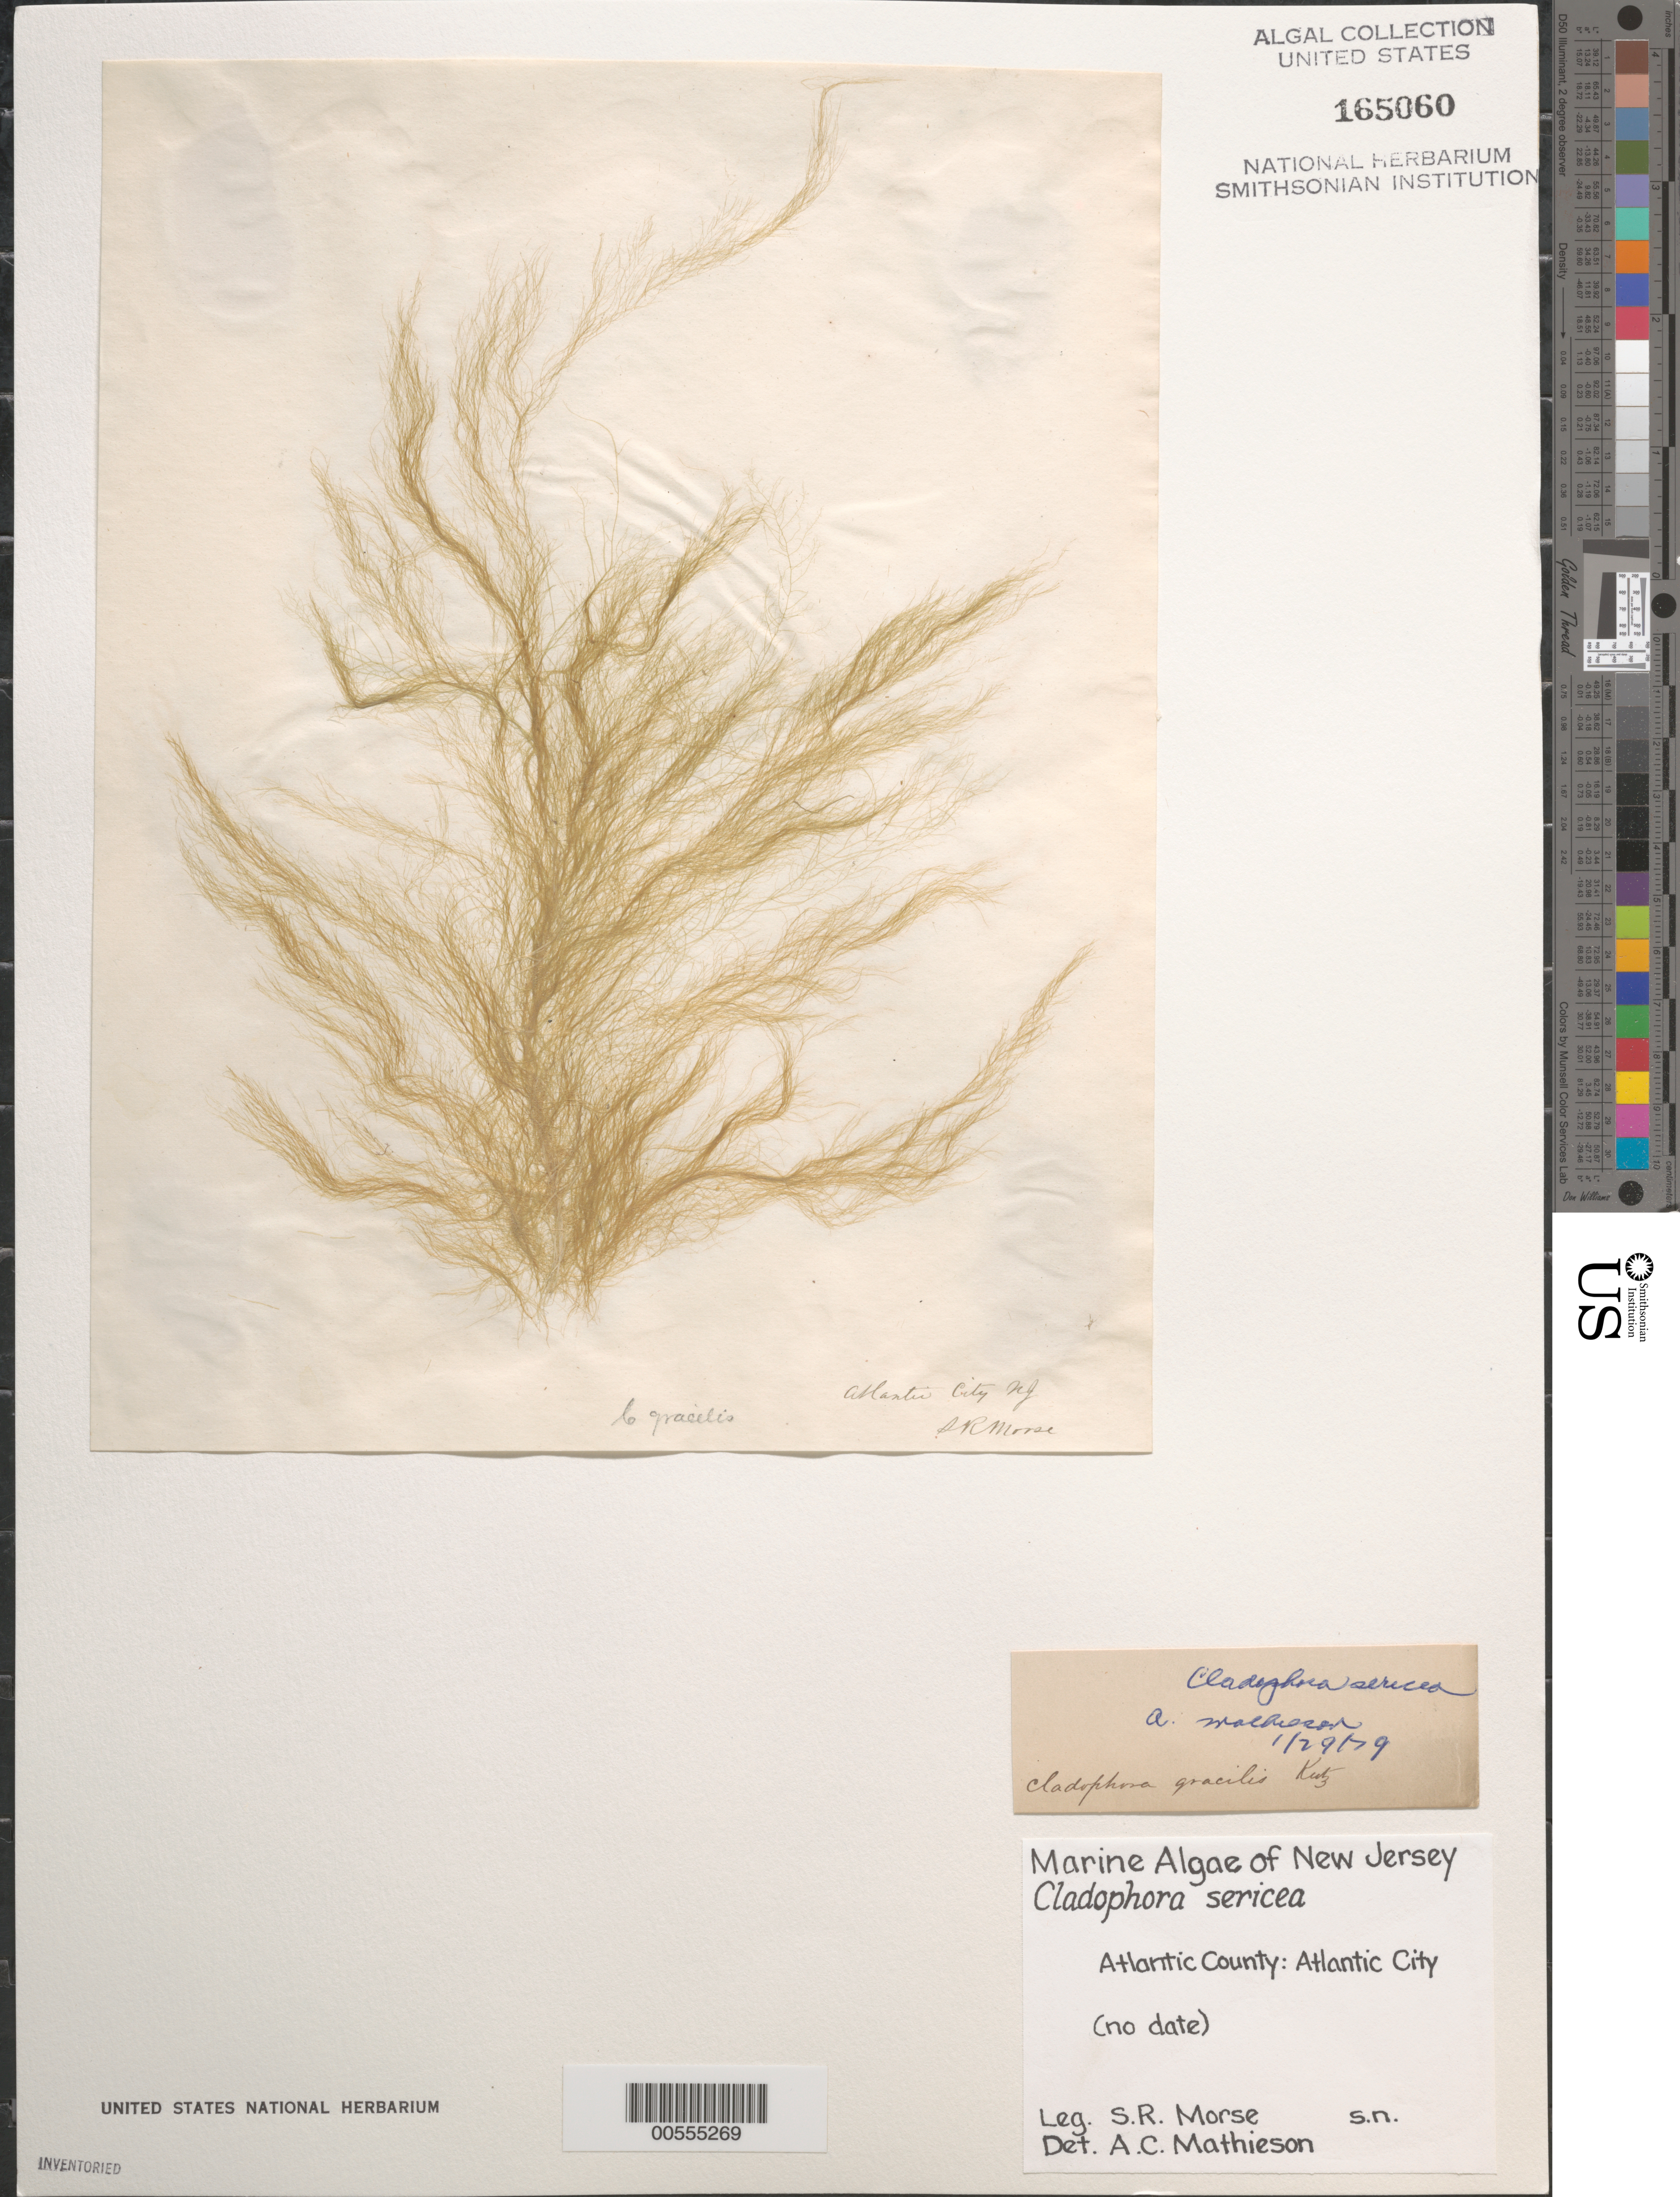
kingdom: Plantae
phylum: Chlorophyta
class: Ulvophyceae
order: Cladophorales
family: Cladophoraceae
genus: Cladophora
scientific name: Cladophora sericea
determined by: Mathieson, A. C.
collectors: S. Morse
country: United States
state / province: New Jersey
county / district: Atlantic County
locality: Atlantic City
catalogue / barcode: US 165060